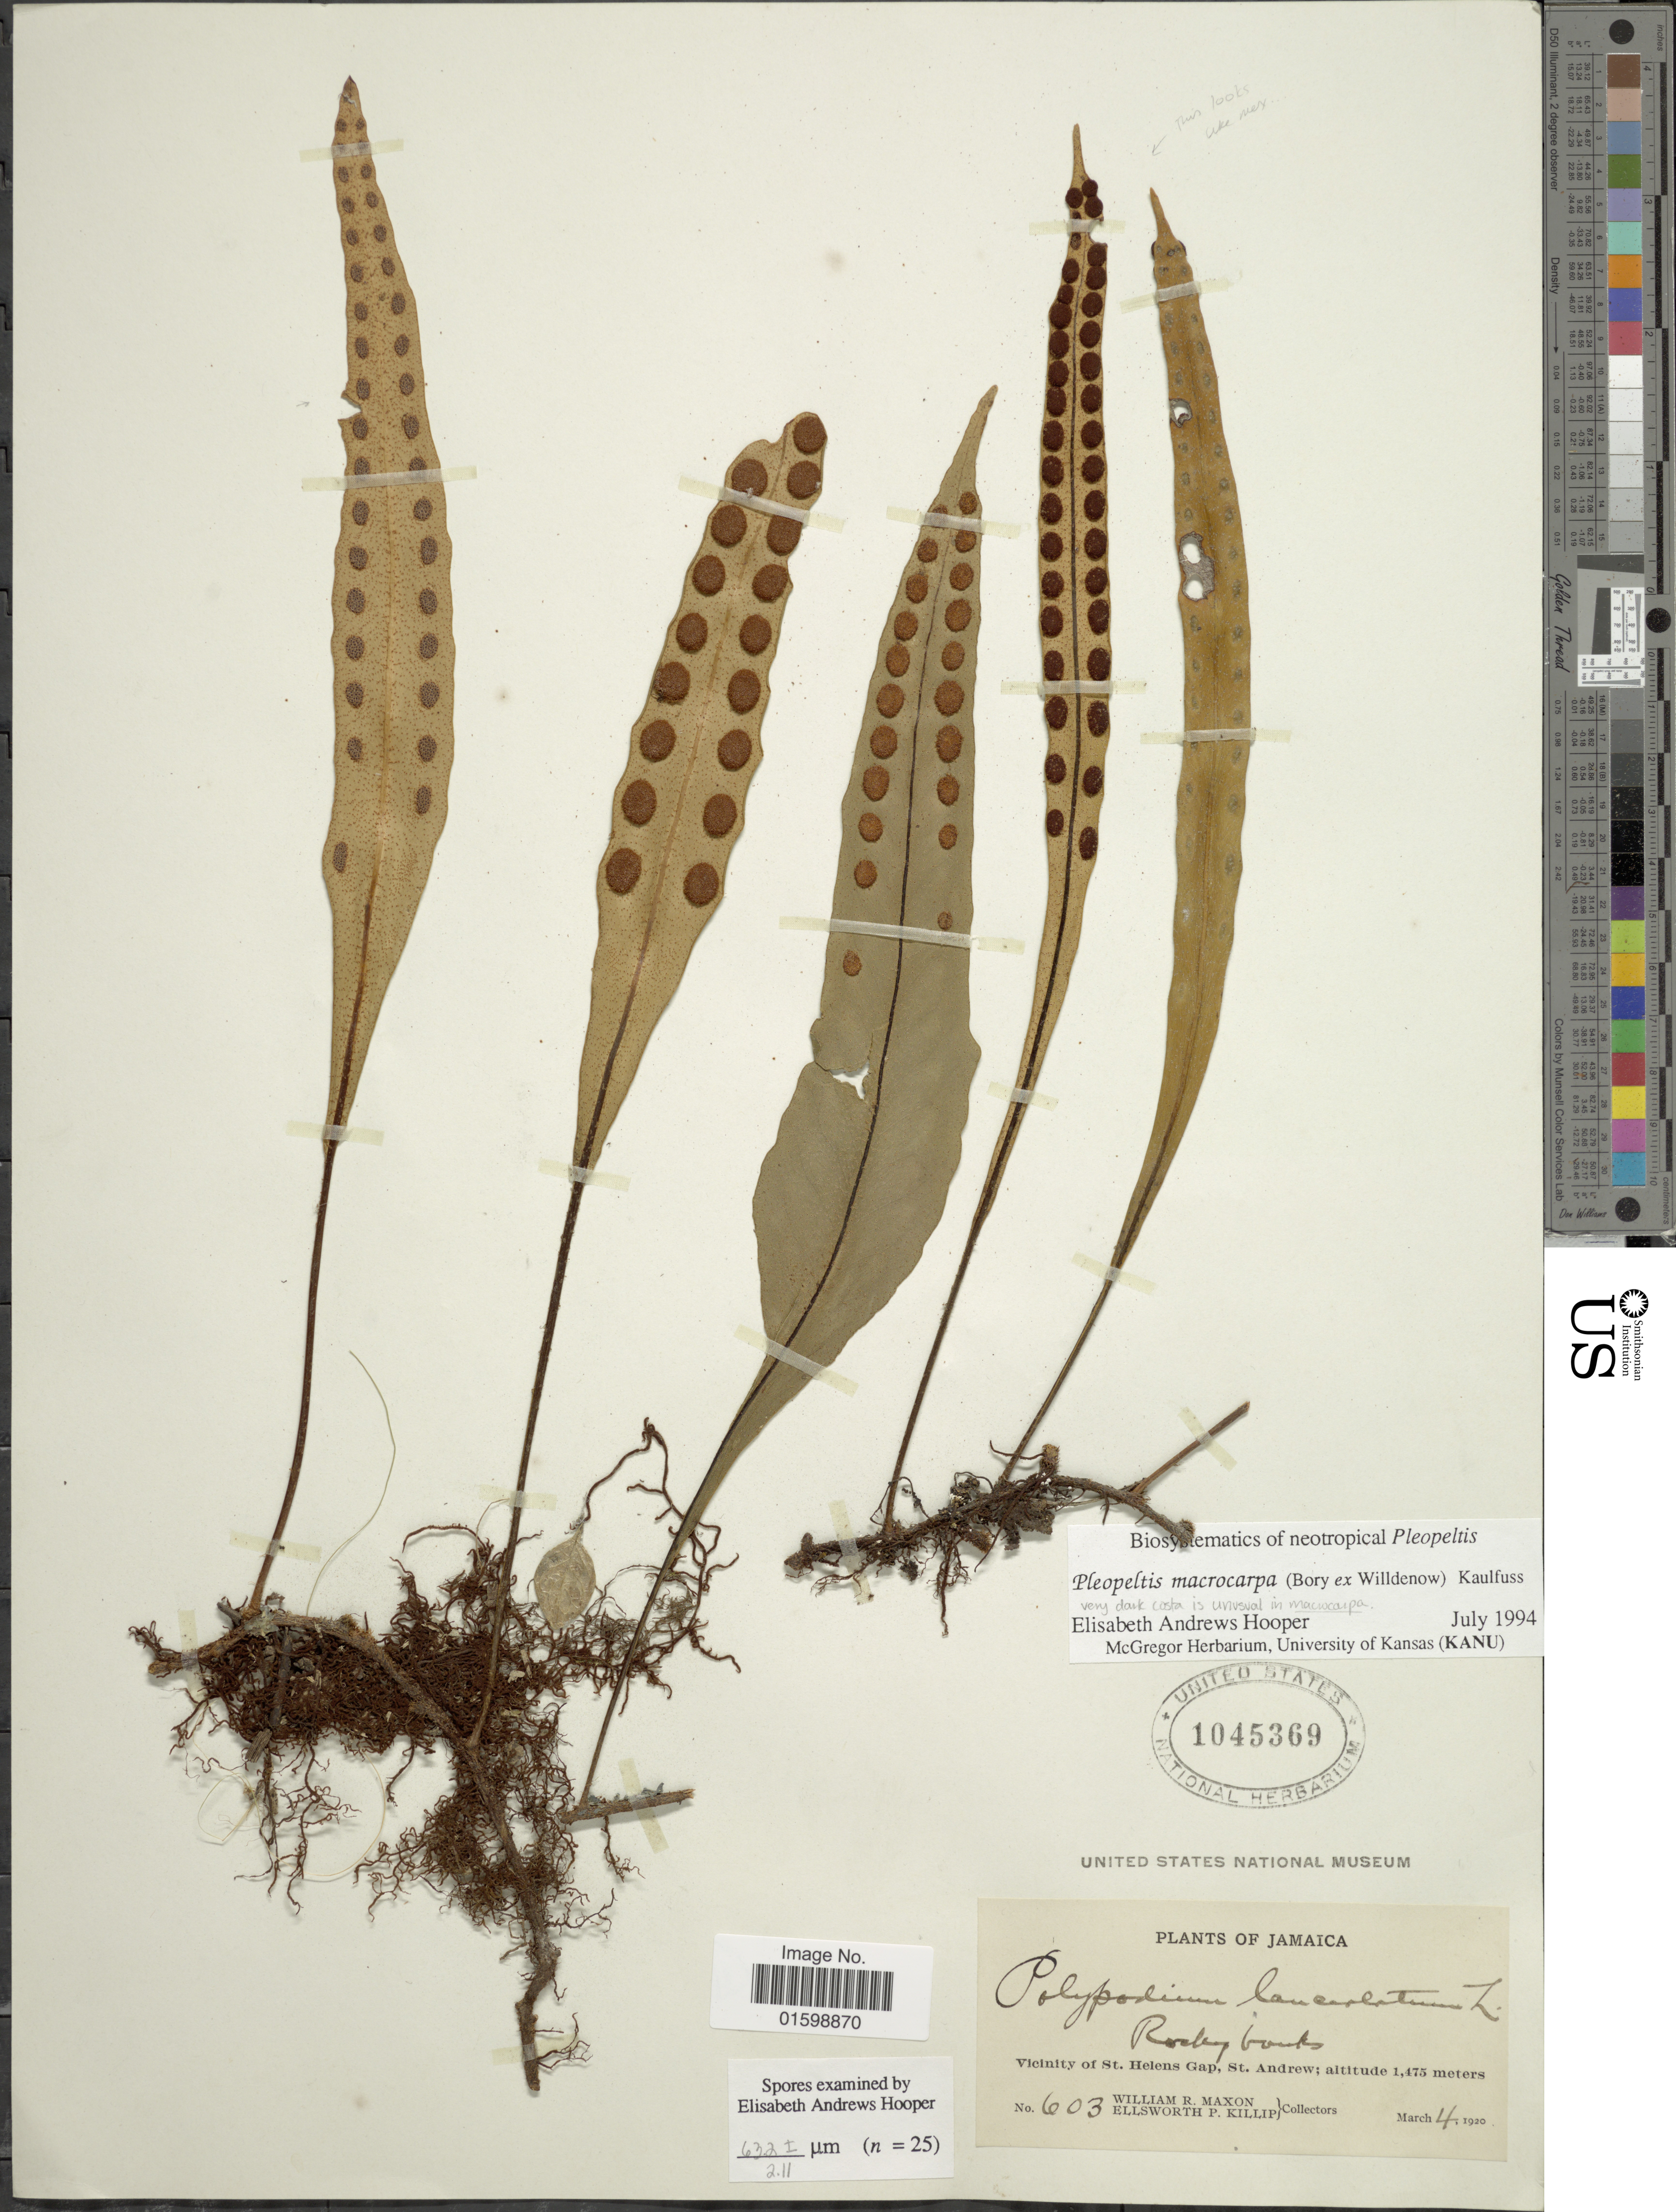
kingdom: Plantae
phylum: Tracheophyta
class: Polypodiopsida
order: Polypodiales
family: Polypodiaceae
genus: Pleopeltis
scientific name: Pleopeltis marginata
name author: A.R. Sm. & Tejero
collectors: W. R. Maxon & E. P. Killip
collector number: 603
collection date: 1920-03-04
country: Jamaica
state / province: Saint Andrew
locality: Rocky banks, Vicinity of St. Helens Gap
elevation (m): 1475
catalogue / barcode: US 1045369